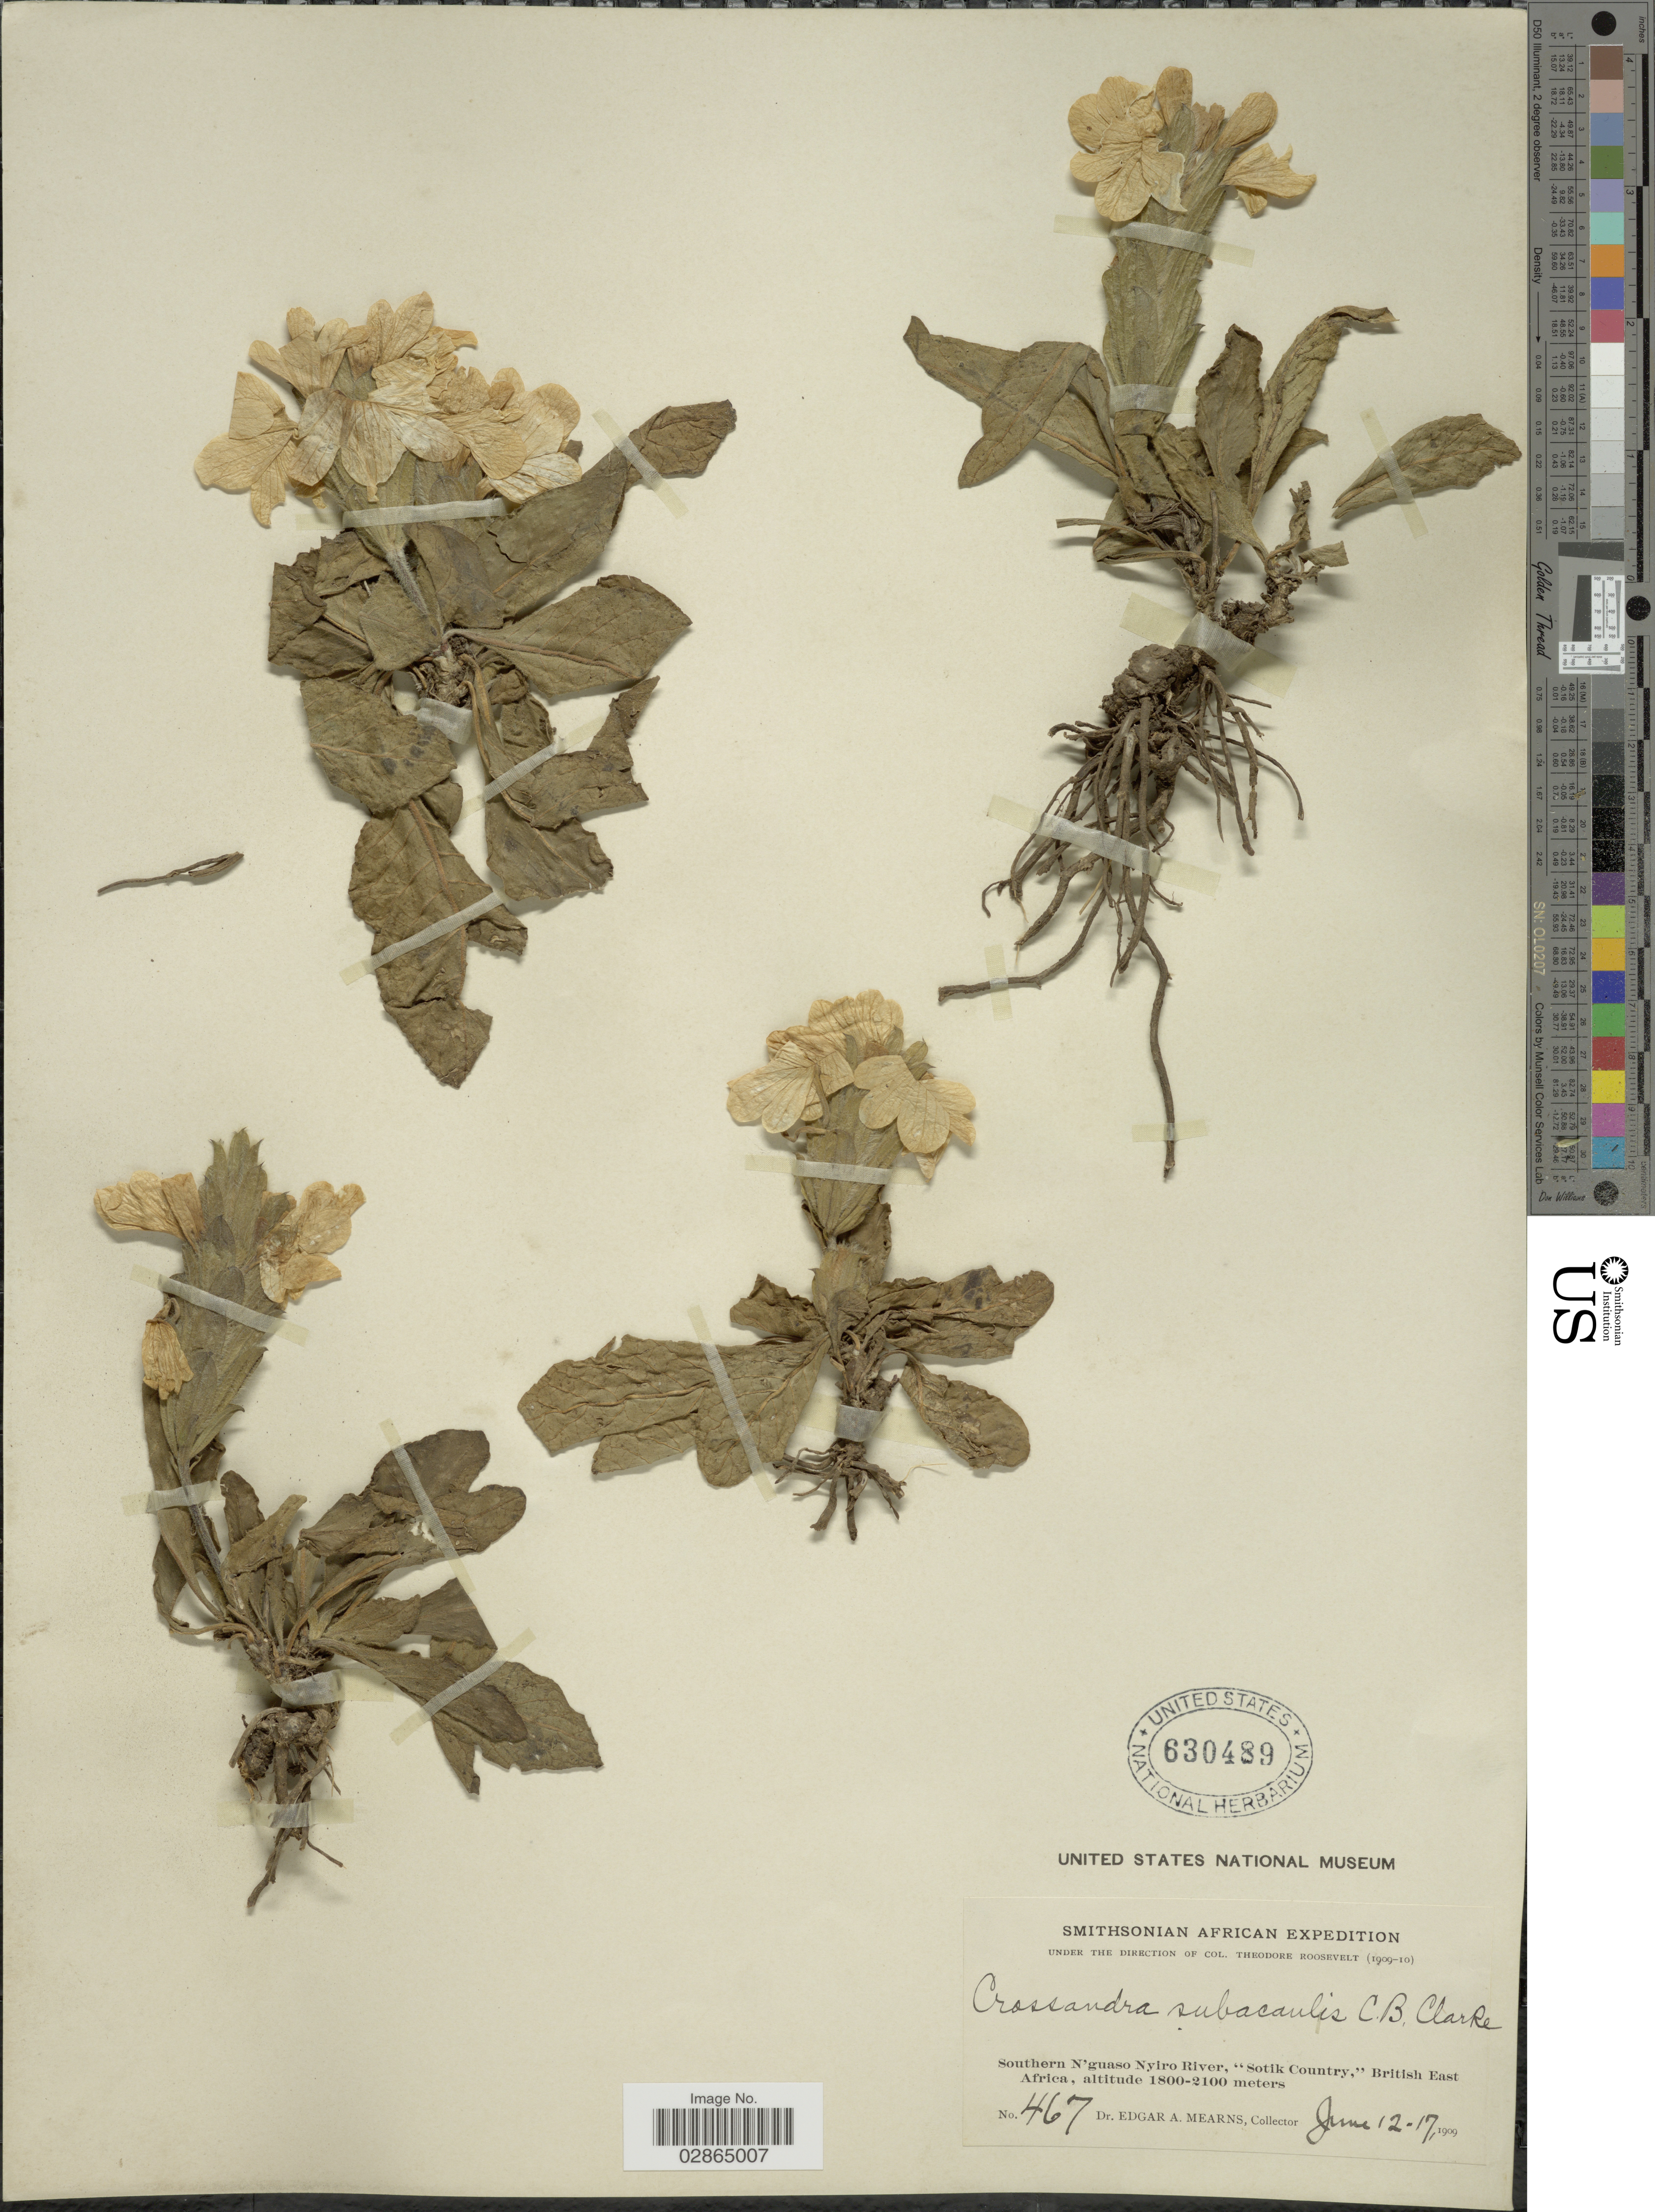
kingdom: Plantae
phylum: Tracheophyta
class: Magnoliopsida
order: Lamiales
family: Acanthaceae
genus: Crossandra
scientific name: Crossandra subacaulis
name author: C.B. Clarke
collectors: E. A. Mearns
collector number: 467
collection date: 1909-06-12/1909-06-17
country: Kenya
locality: Southern N'guaso Nyiro River, "Sotik Country," British East Africa.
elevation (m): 1800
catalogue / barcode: US 630489